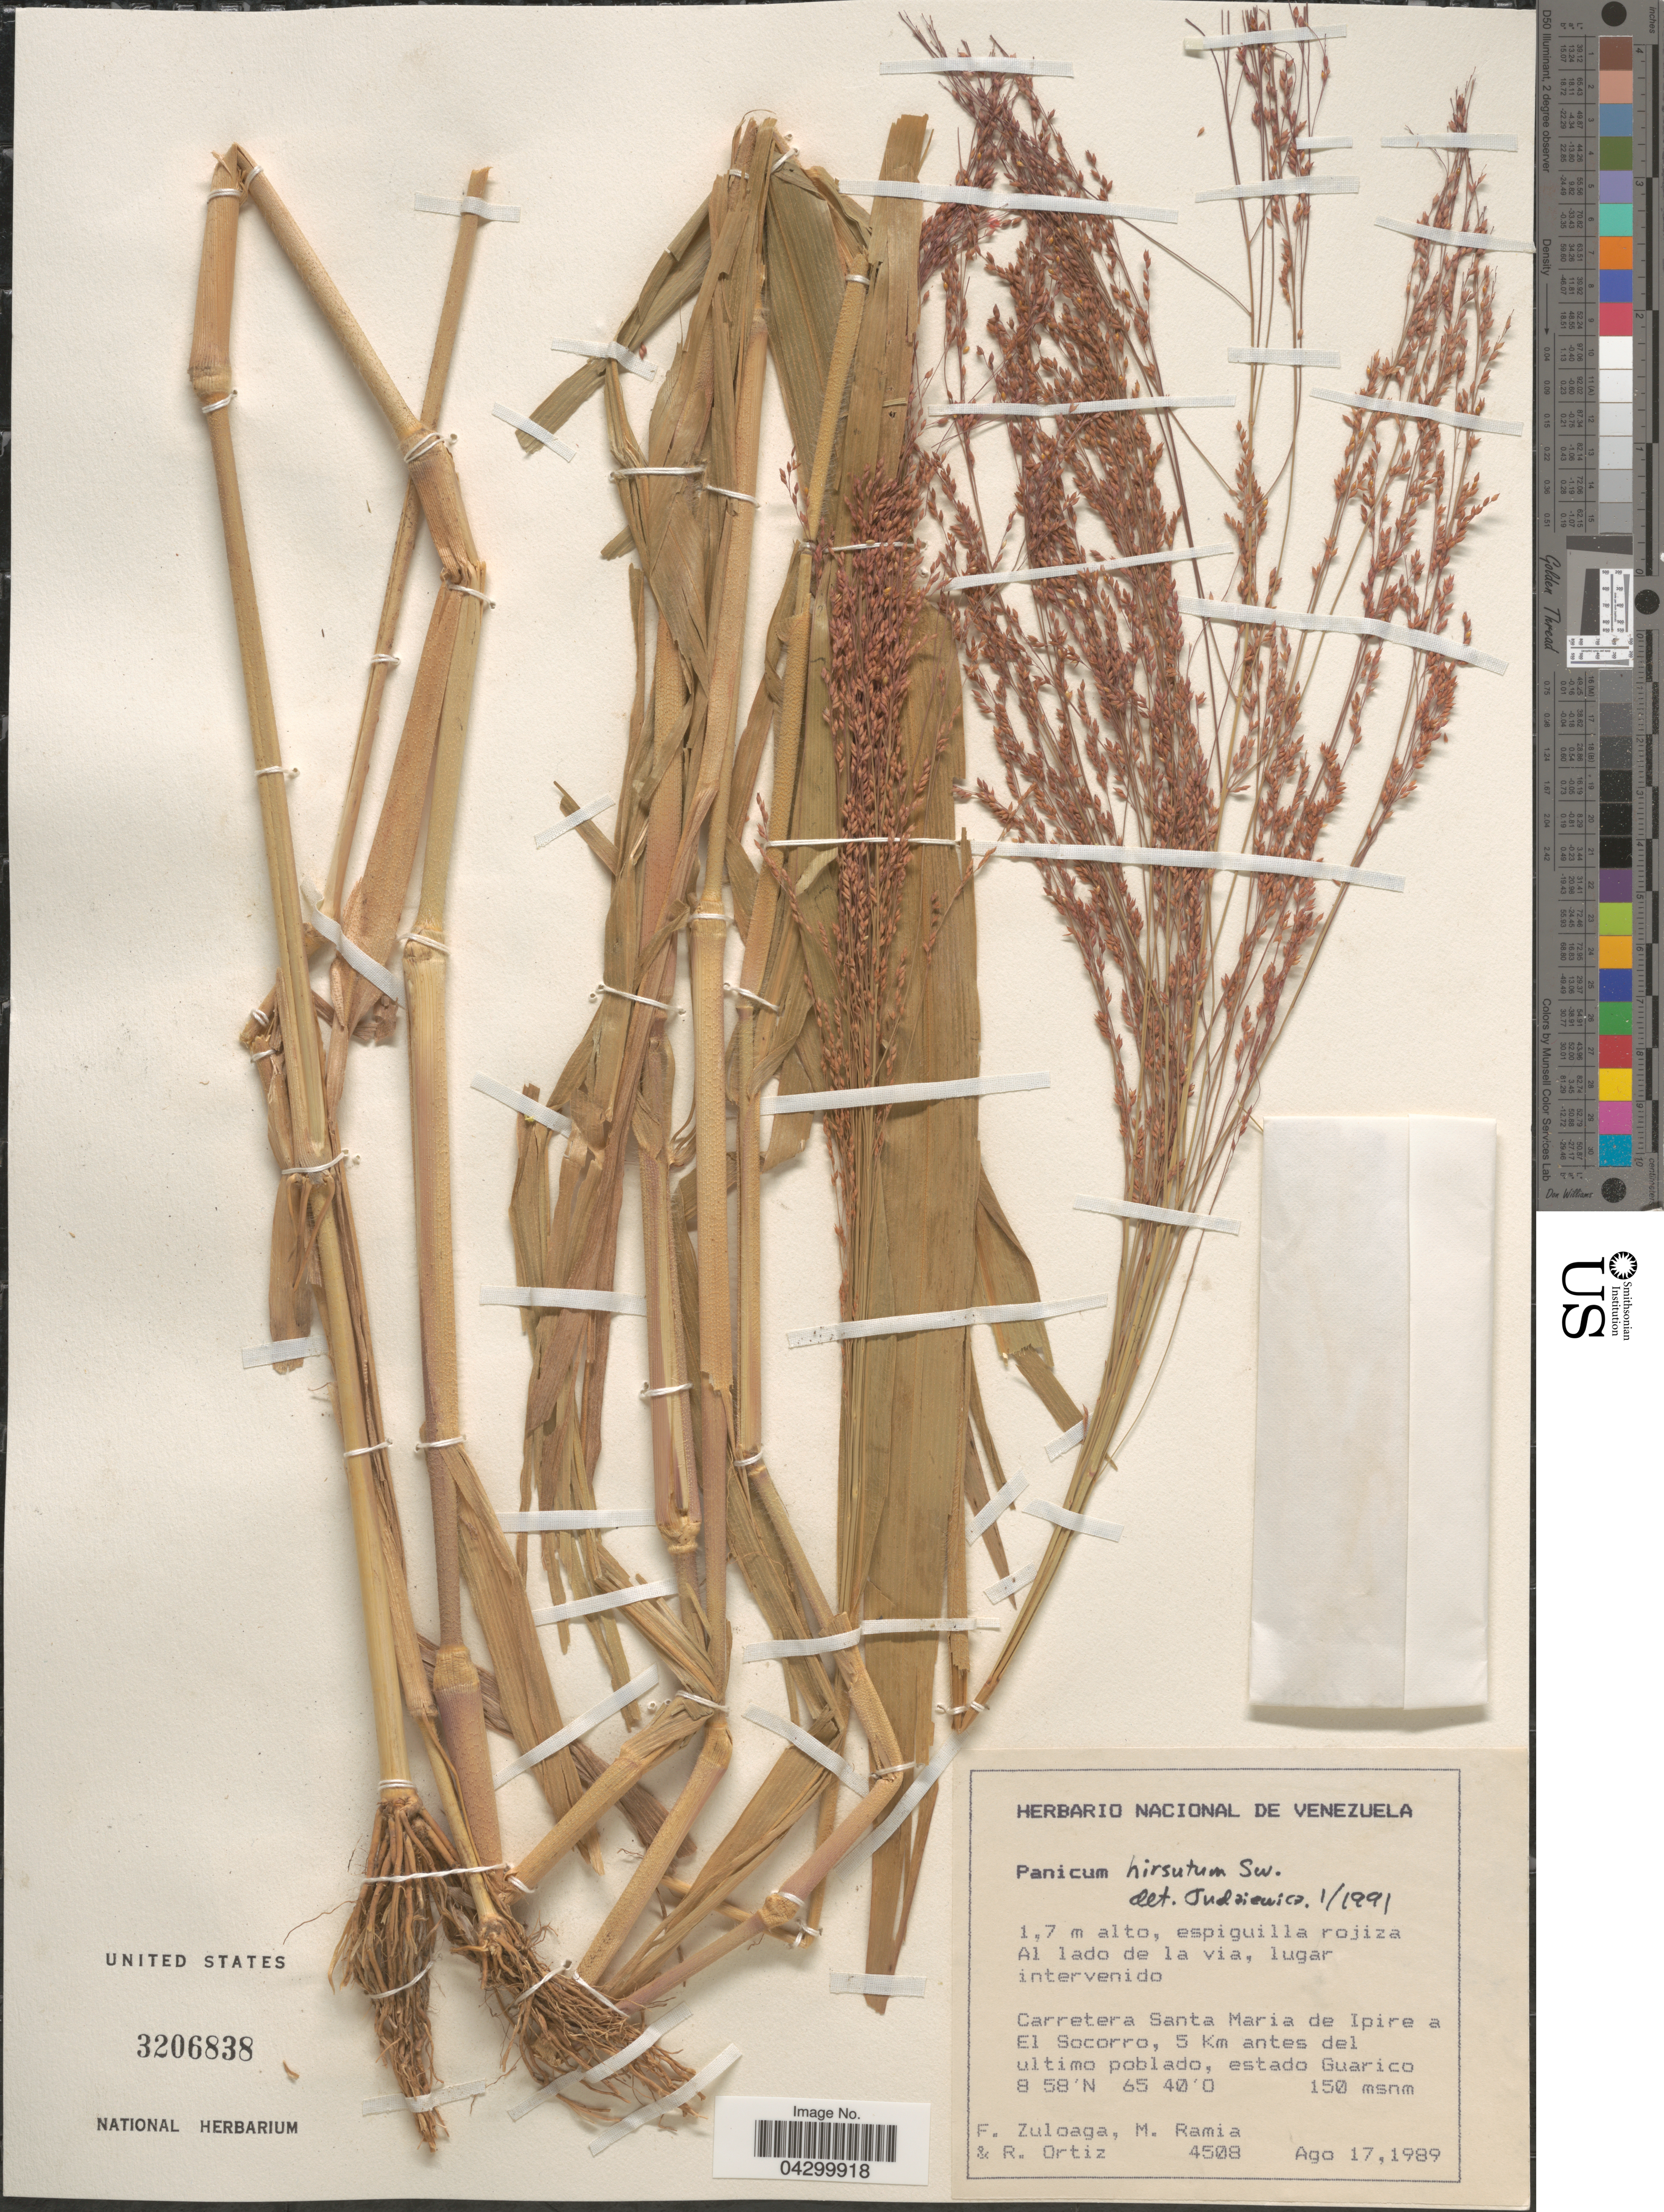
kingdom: Plantae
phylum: Tracheophyta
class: Liliopsida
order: Poales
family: Poaceae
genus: Panicum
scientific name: Panicum hirsutum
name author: Sw.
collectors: F. Zuloaga, M. Ramia & R. Ortiz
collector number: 4508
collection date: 1989-08-17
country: Venezuela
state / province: Guarico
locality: Carretera Santa Maria de Ipire a El Socorro, 5 Km antes del ultimo poblado, estado Guarico.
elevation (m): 150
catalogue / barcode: US 3206838